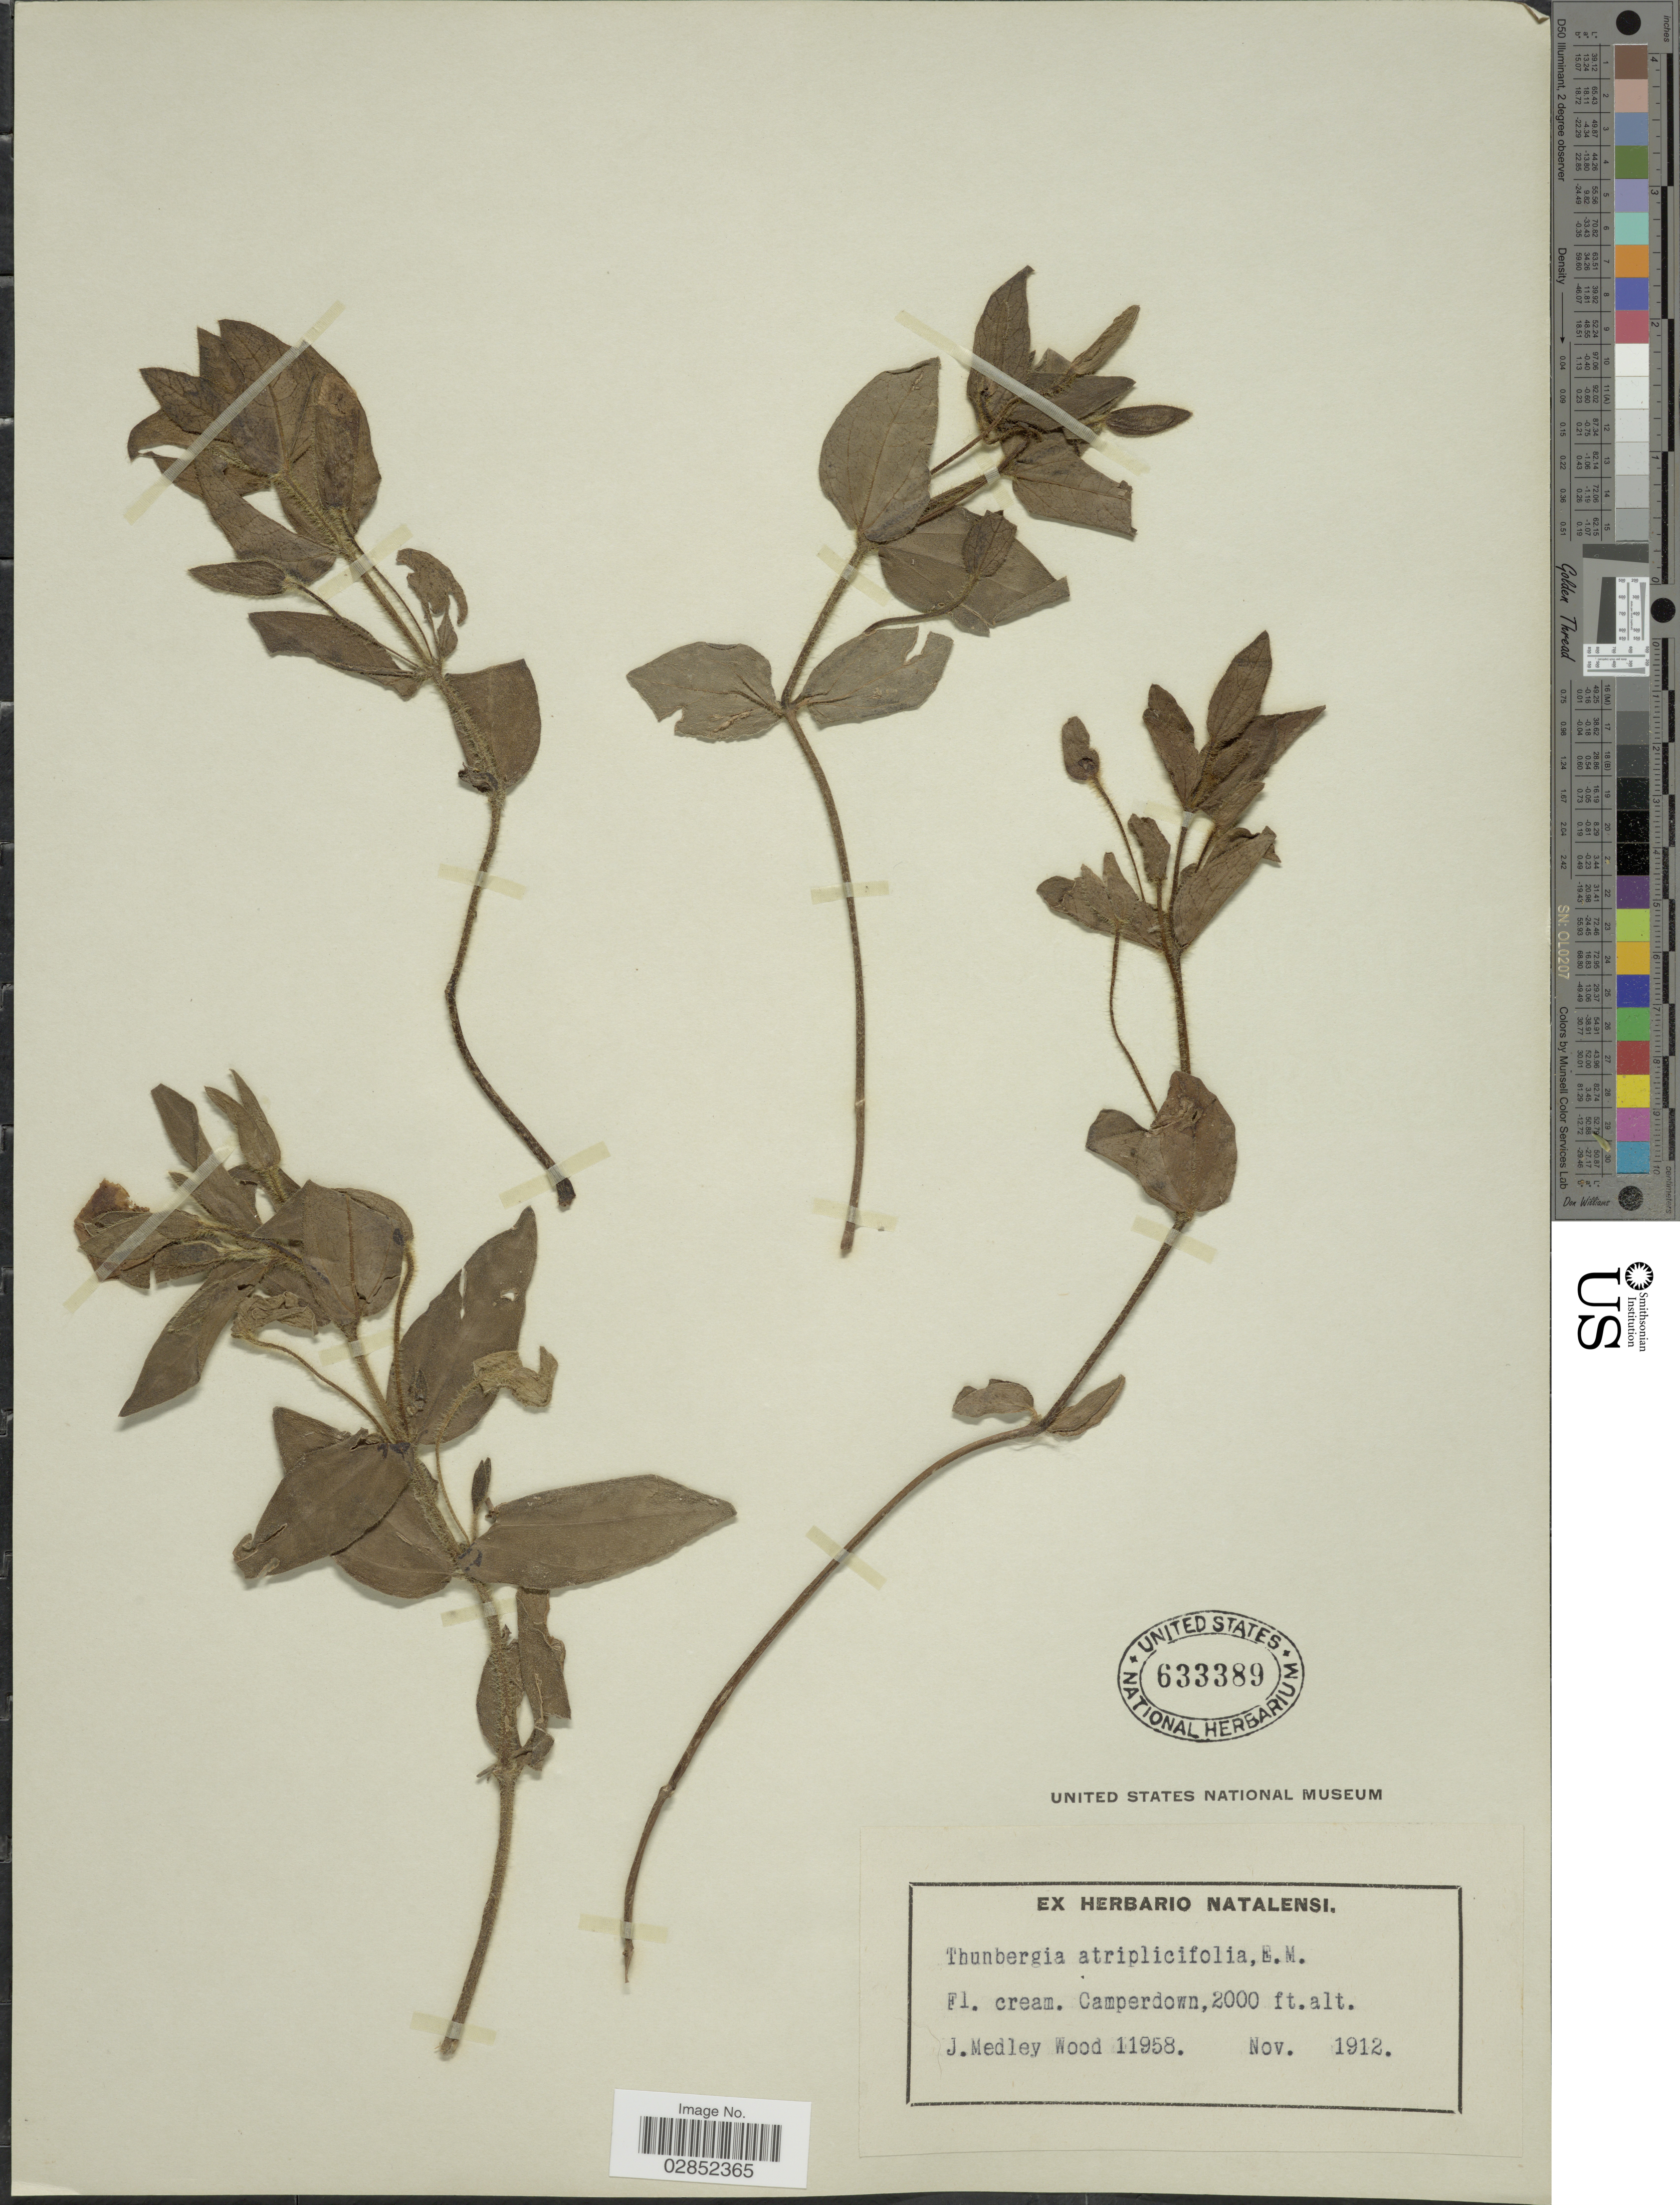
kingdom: Plantae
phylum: Tracheophyta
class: Magnoliopsida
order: Lamiales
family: Acanthaceae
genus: Thunbergia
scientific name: Thunbergia atriplicifolia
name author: E. Mey. ex Nees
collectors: J. Medley Wood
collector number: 11958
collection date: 1912-11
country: South Africa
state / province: KwaZulu-Natal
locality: Camperdown.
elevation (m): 610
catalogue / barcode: US 633389